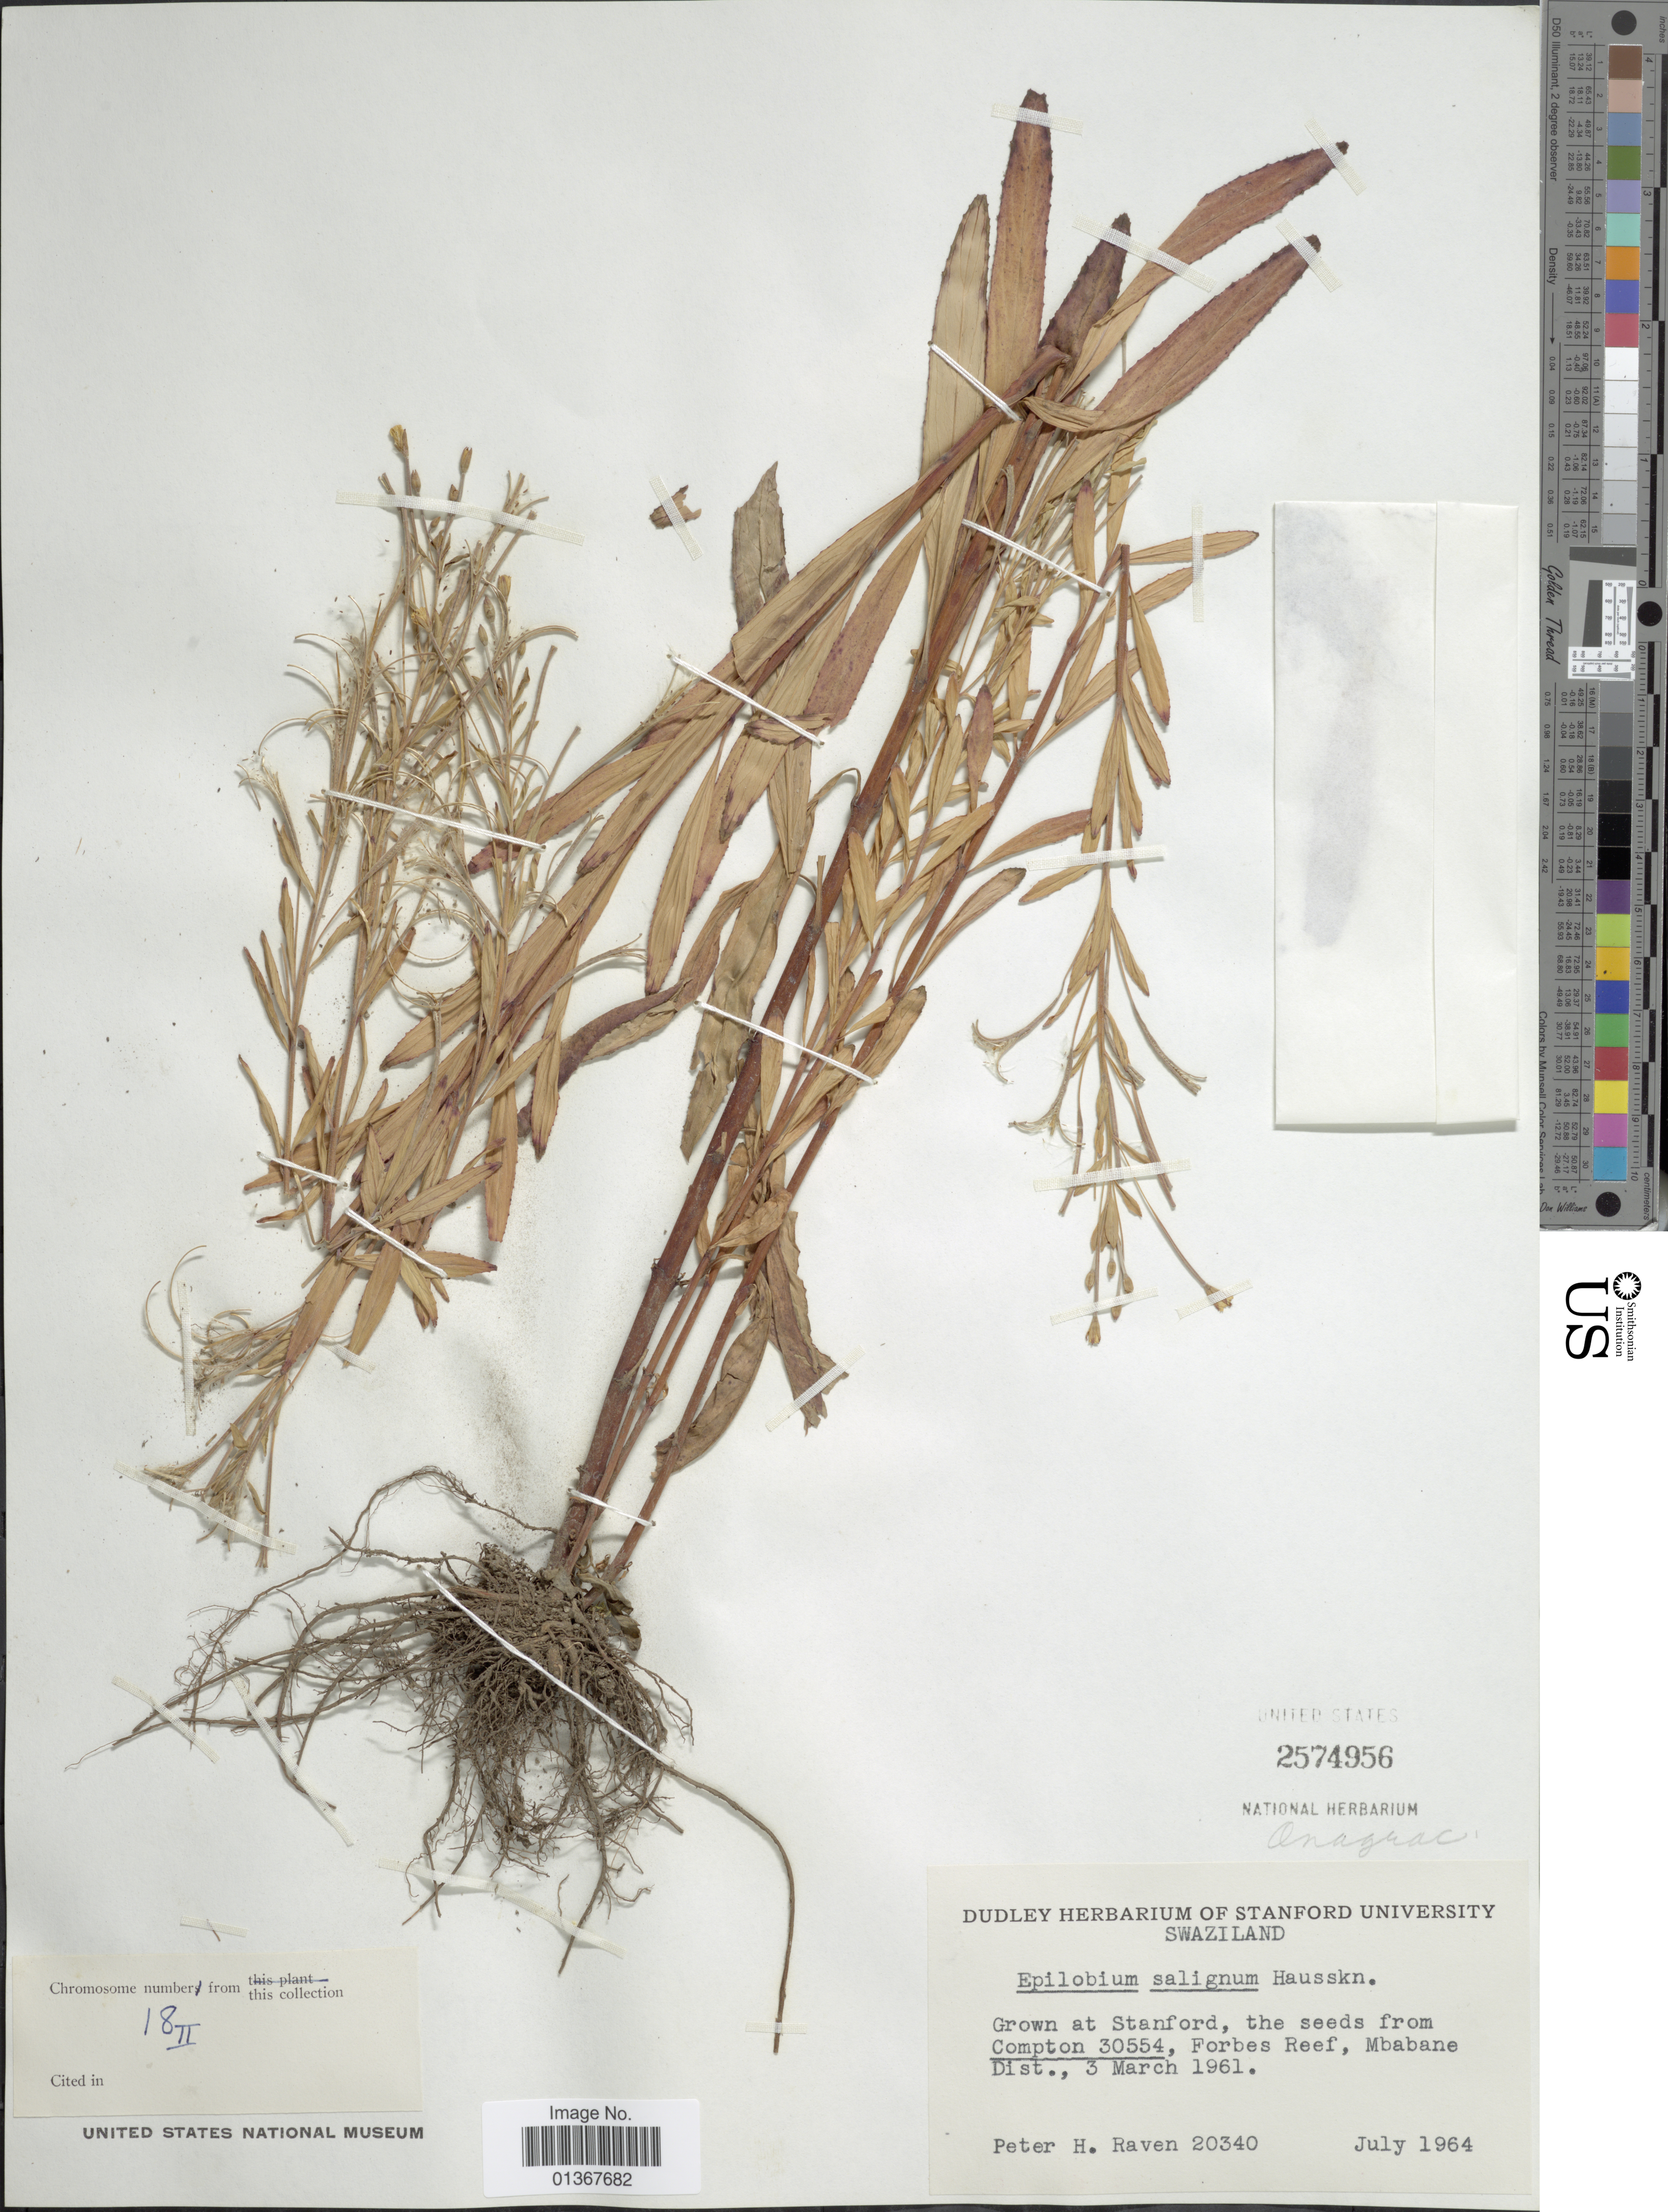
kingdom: Plantae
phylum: Tracheophyta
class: Magnoliopsida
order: Myrtales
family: Onagraceae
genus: Epilobium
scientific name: Epilobium salignum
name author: Hausskn.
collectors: P. H. Raven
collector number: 20340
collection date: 1964-07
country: Eswatini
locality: Grown at Stanford, the seeds from Compton 30554, Forbes Reef, Mbabane Dist., 3 March 1961.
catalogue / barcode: US 2574956